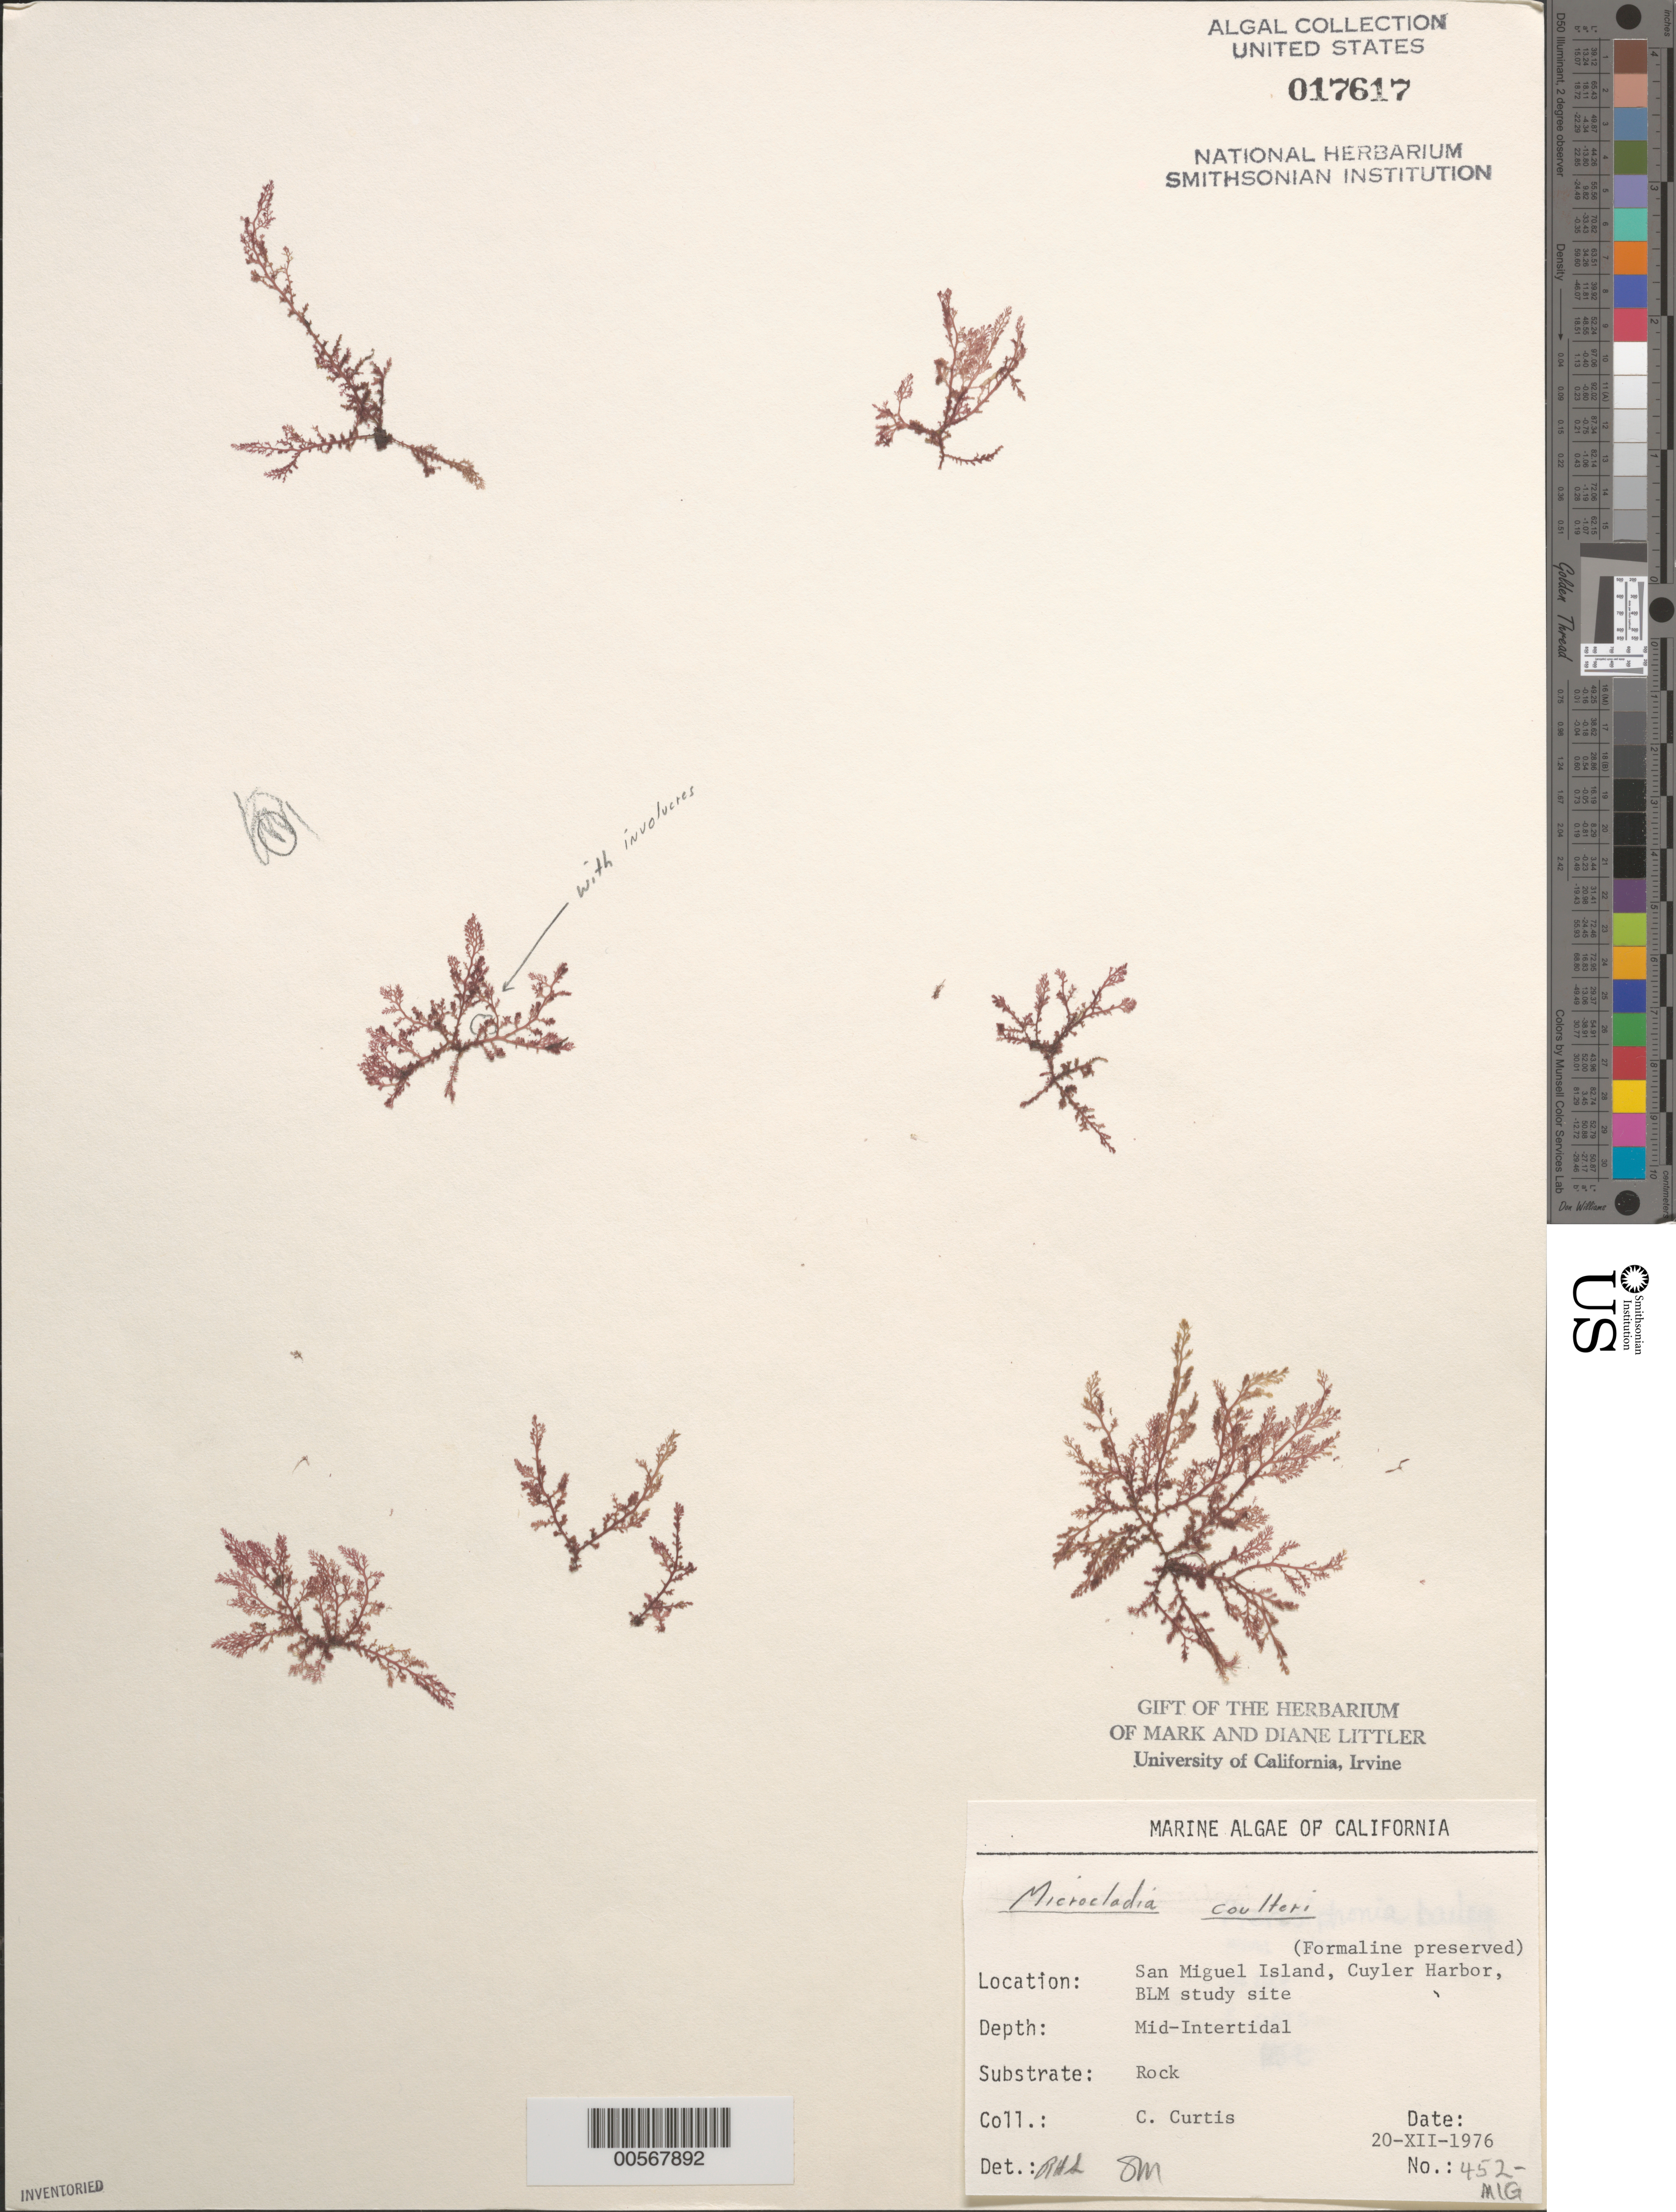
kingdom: Plantae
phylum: Rhodophyta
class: Florideophyceae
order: Ceramiales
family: Ceramiaceae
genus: Microcladia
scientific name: Microcladia coulteri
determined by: Sims, Robert H.; Murray, S. N.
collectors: C. Curtis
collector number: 452-MIG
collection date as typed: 20 Dec 1976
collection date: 1976-12-20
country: United States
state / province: California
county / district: Santa Barbara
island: San Miguel Island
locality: Cuyler Harbor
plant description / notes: BLM-SOCALBIGHT Rocky Intertidal Survey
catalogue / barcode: US 17617